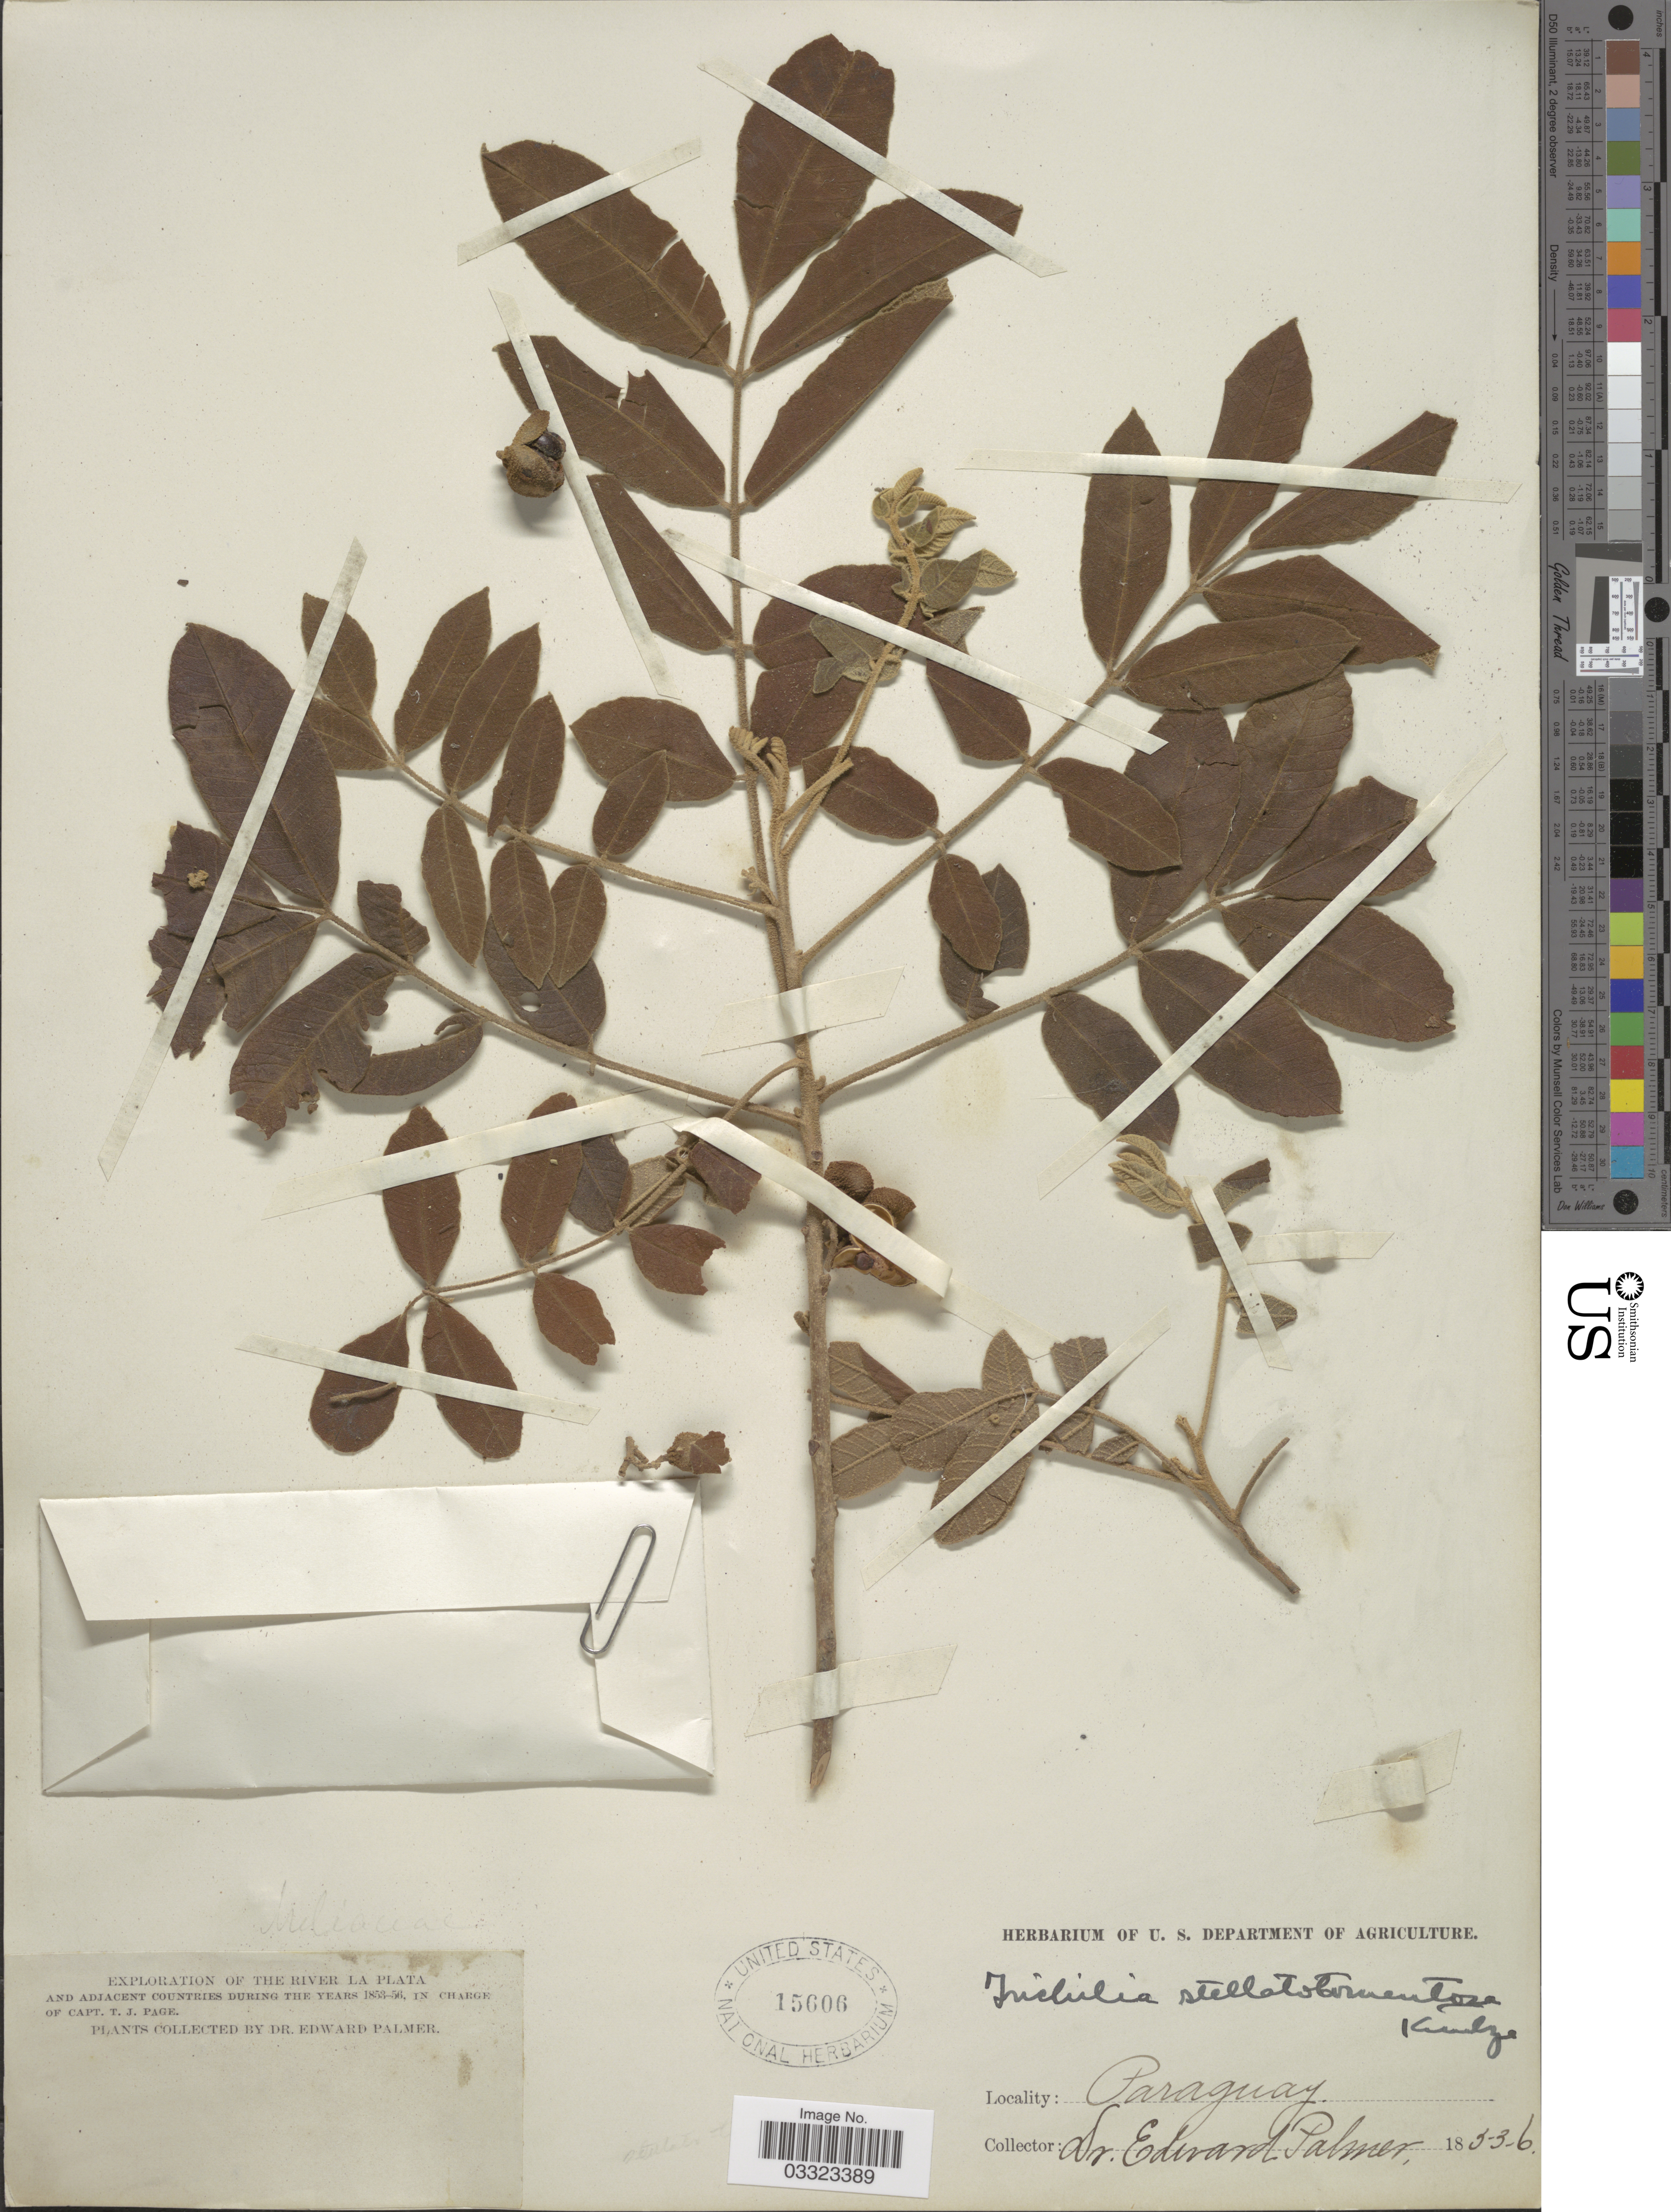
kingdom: Plantae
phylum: Tracheophyta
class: Magnoliopsida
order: Sapindales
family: Meliaceae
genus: Trichilia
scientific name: Trichilia stellatotomentosa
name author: Kuntze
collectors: E. Palmer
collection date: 1833-06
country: Paraguay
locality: The River La Plata.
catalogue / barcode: US 15606